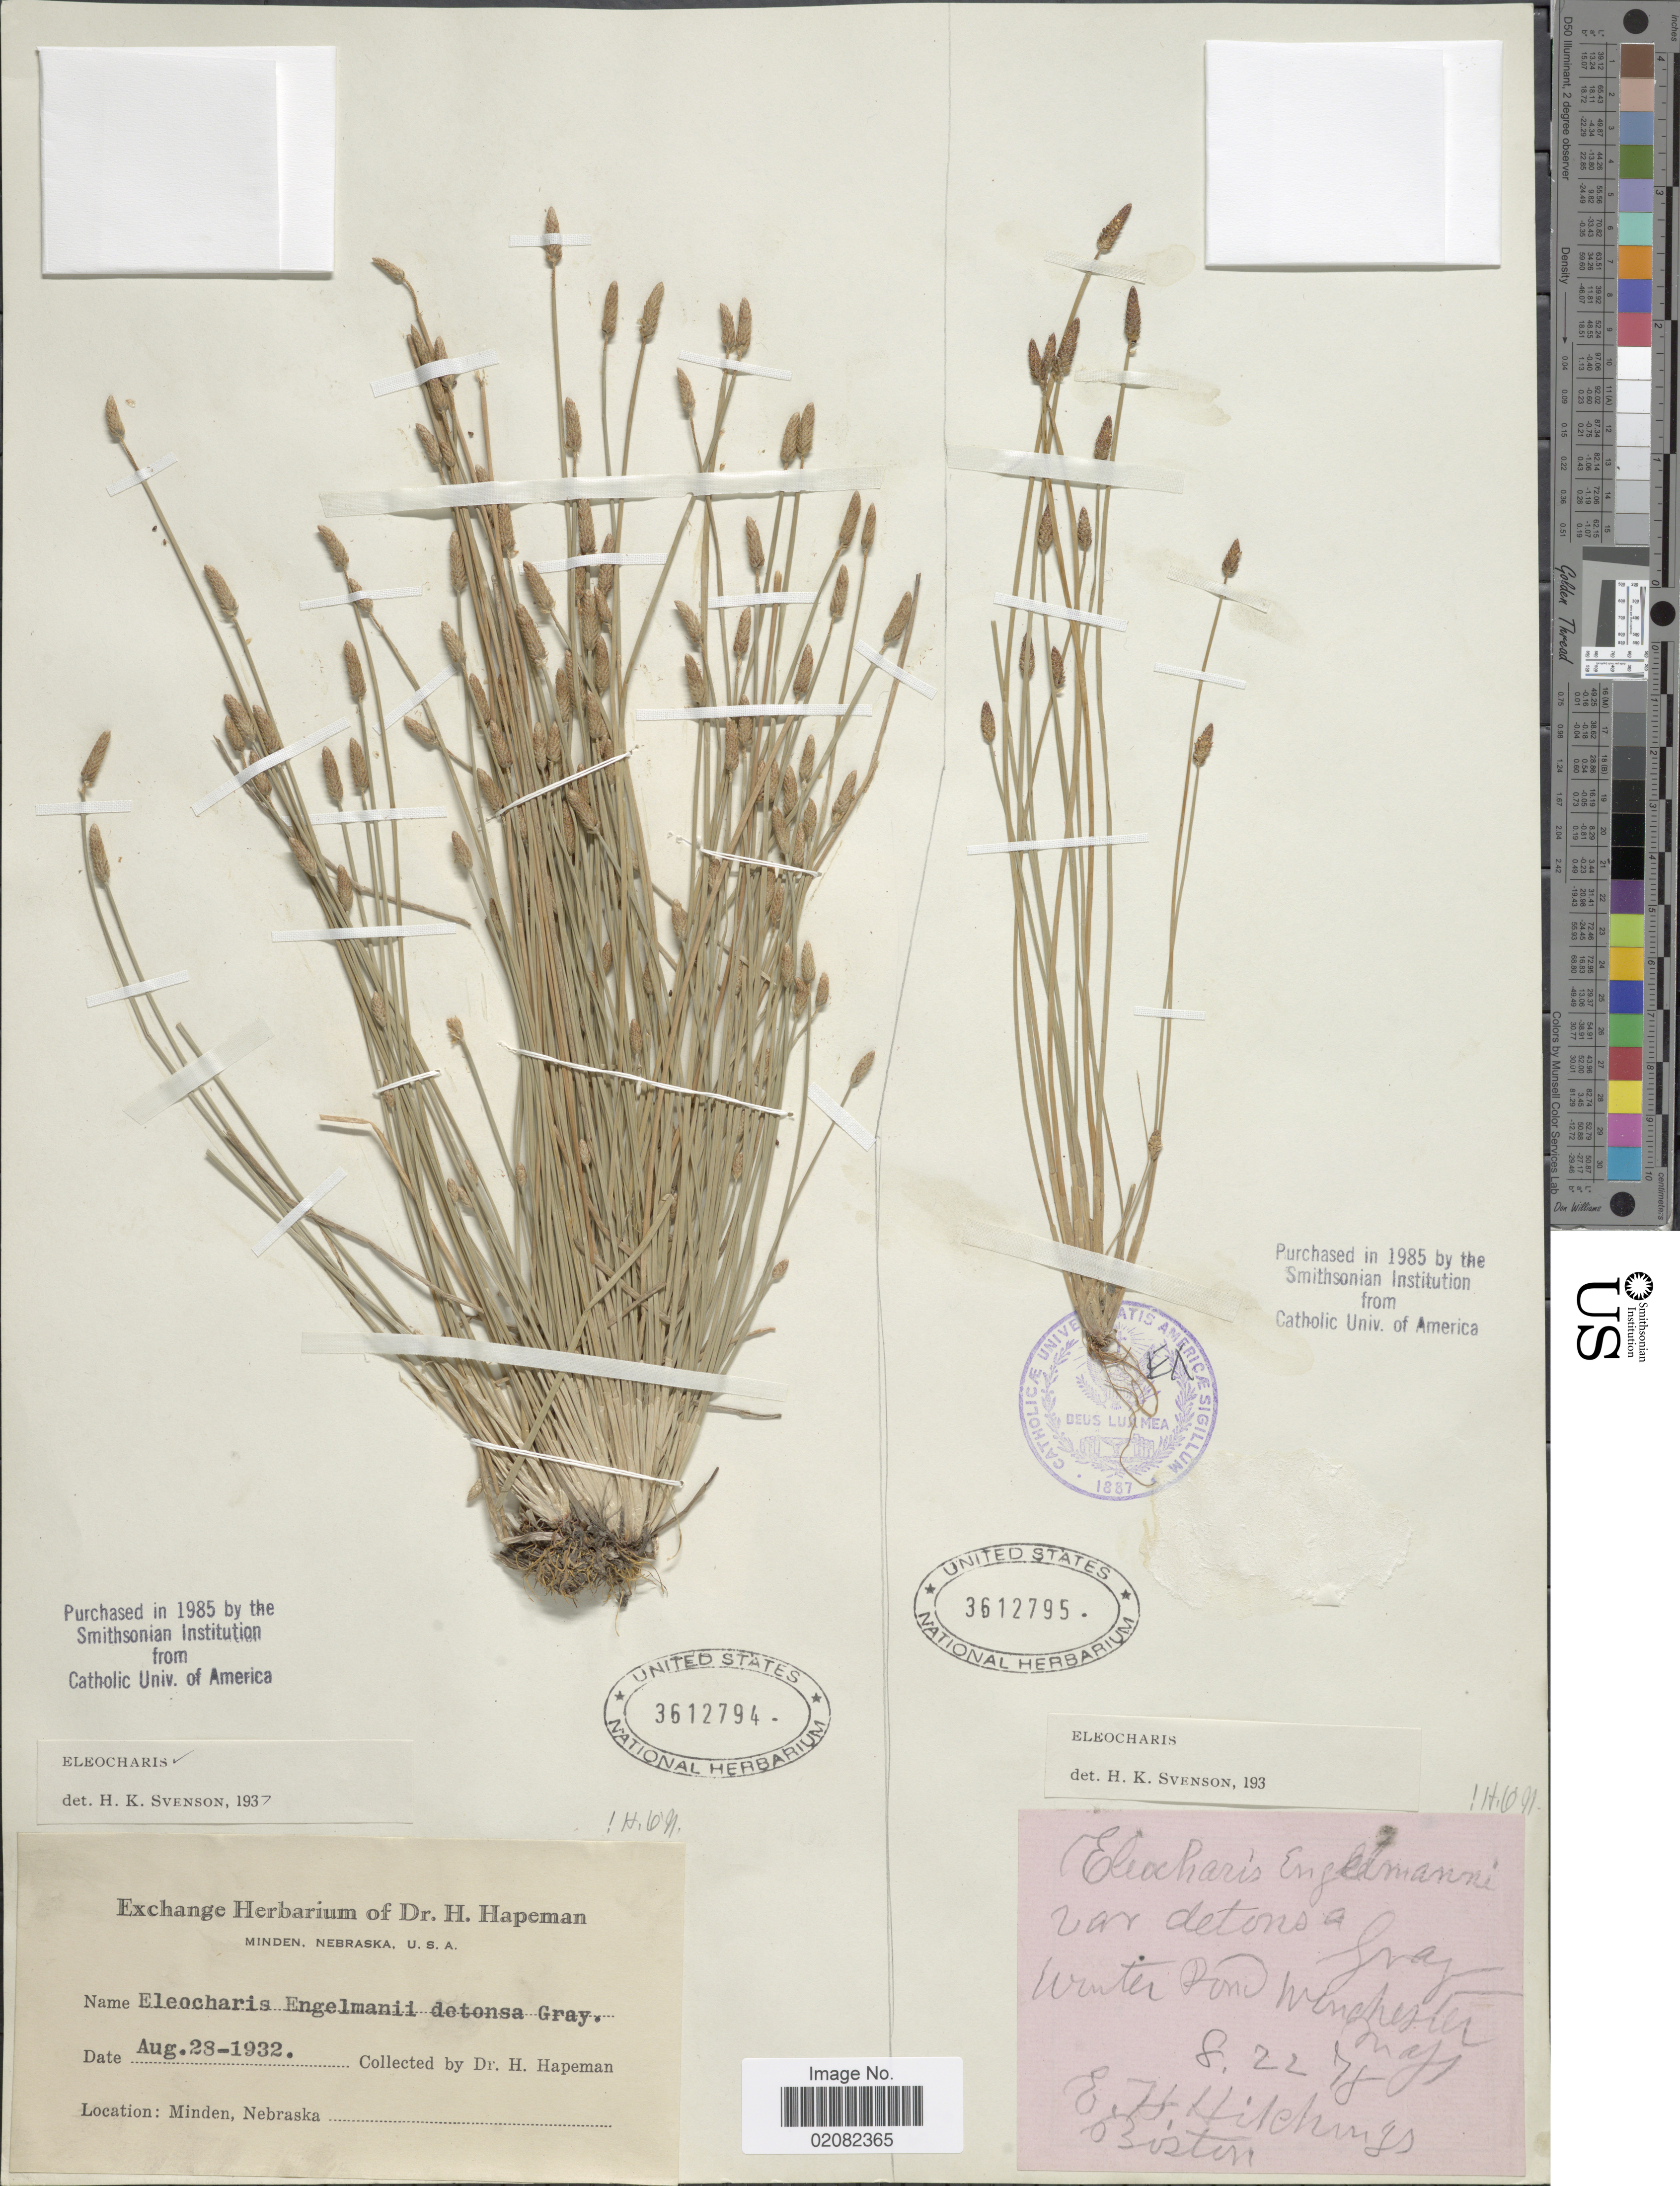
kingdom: Plantae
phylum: Tracheophyta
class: Liliopsida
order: Poales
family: Cyperaceae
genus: Eleocharis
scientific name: Eleocharis engelmannii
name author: Steud.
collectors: H. Hapeman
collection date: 1932-08-28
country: United States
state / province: Nebraska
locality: Nebraska, Minden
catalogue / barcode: US 3612794